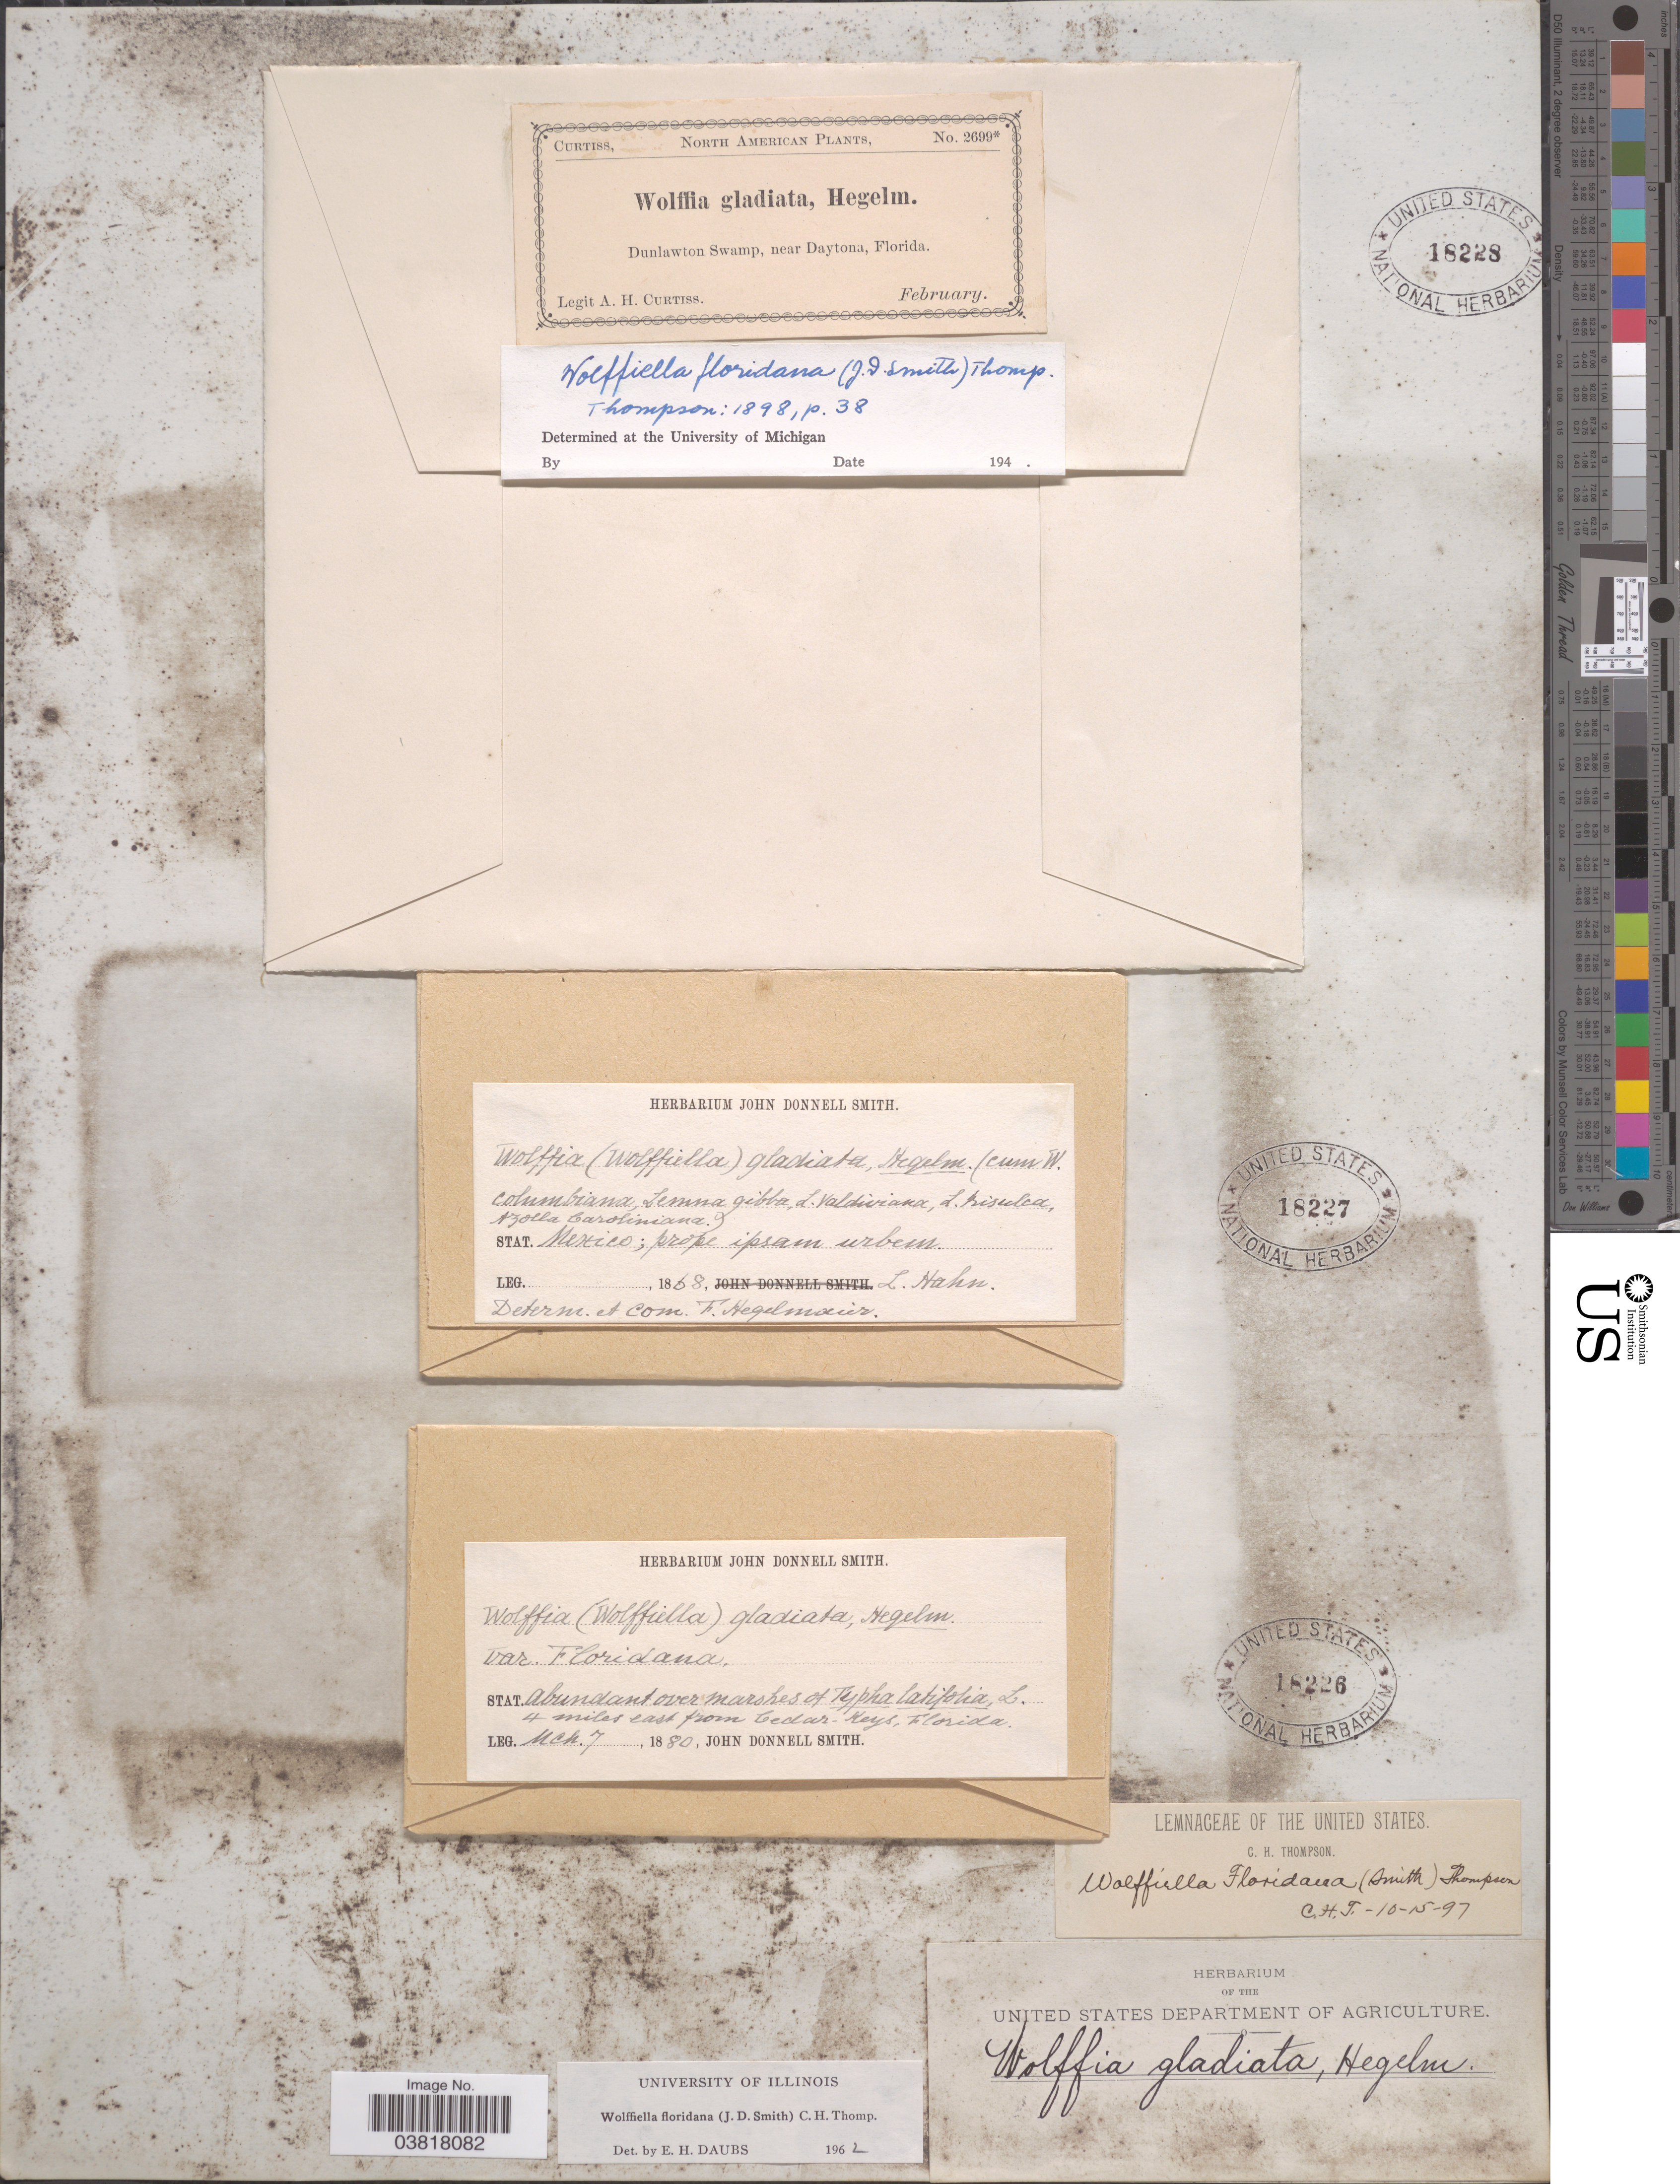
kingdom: Plantae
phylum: Tracheophyta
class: Liliopsida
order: Alismatales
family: Araceae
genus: Wolffiella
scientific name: Wolffiella floridana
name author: (Donn. Sm.) C.H. Thomps.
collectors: J. Donnell Smith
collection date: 1880-03-07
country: United States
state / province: Florida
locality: Stat. 4 miles east from Cedar Keys.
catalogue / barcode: US 18226